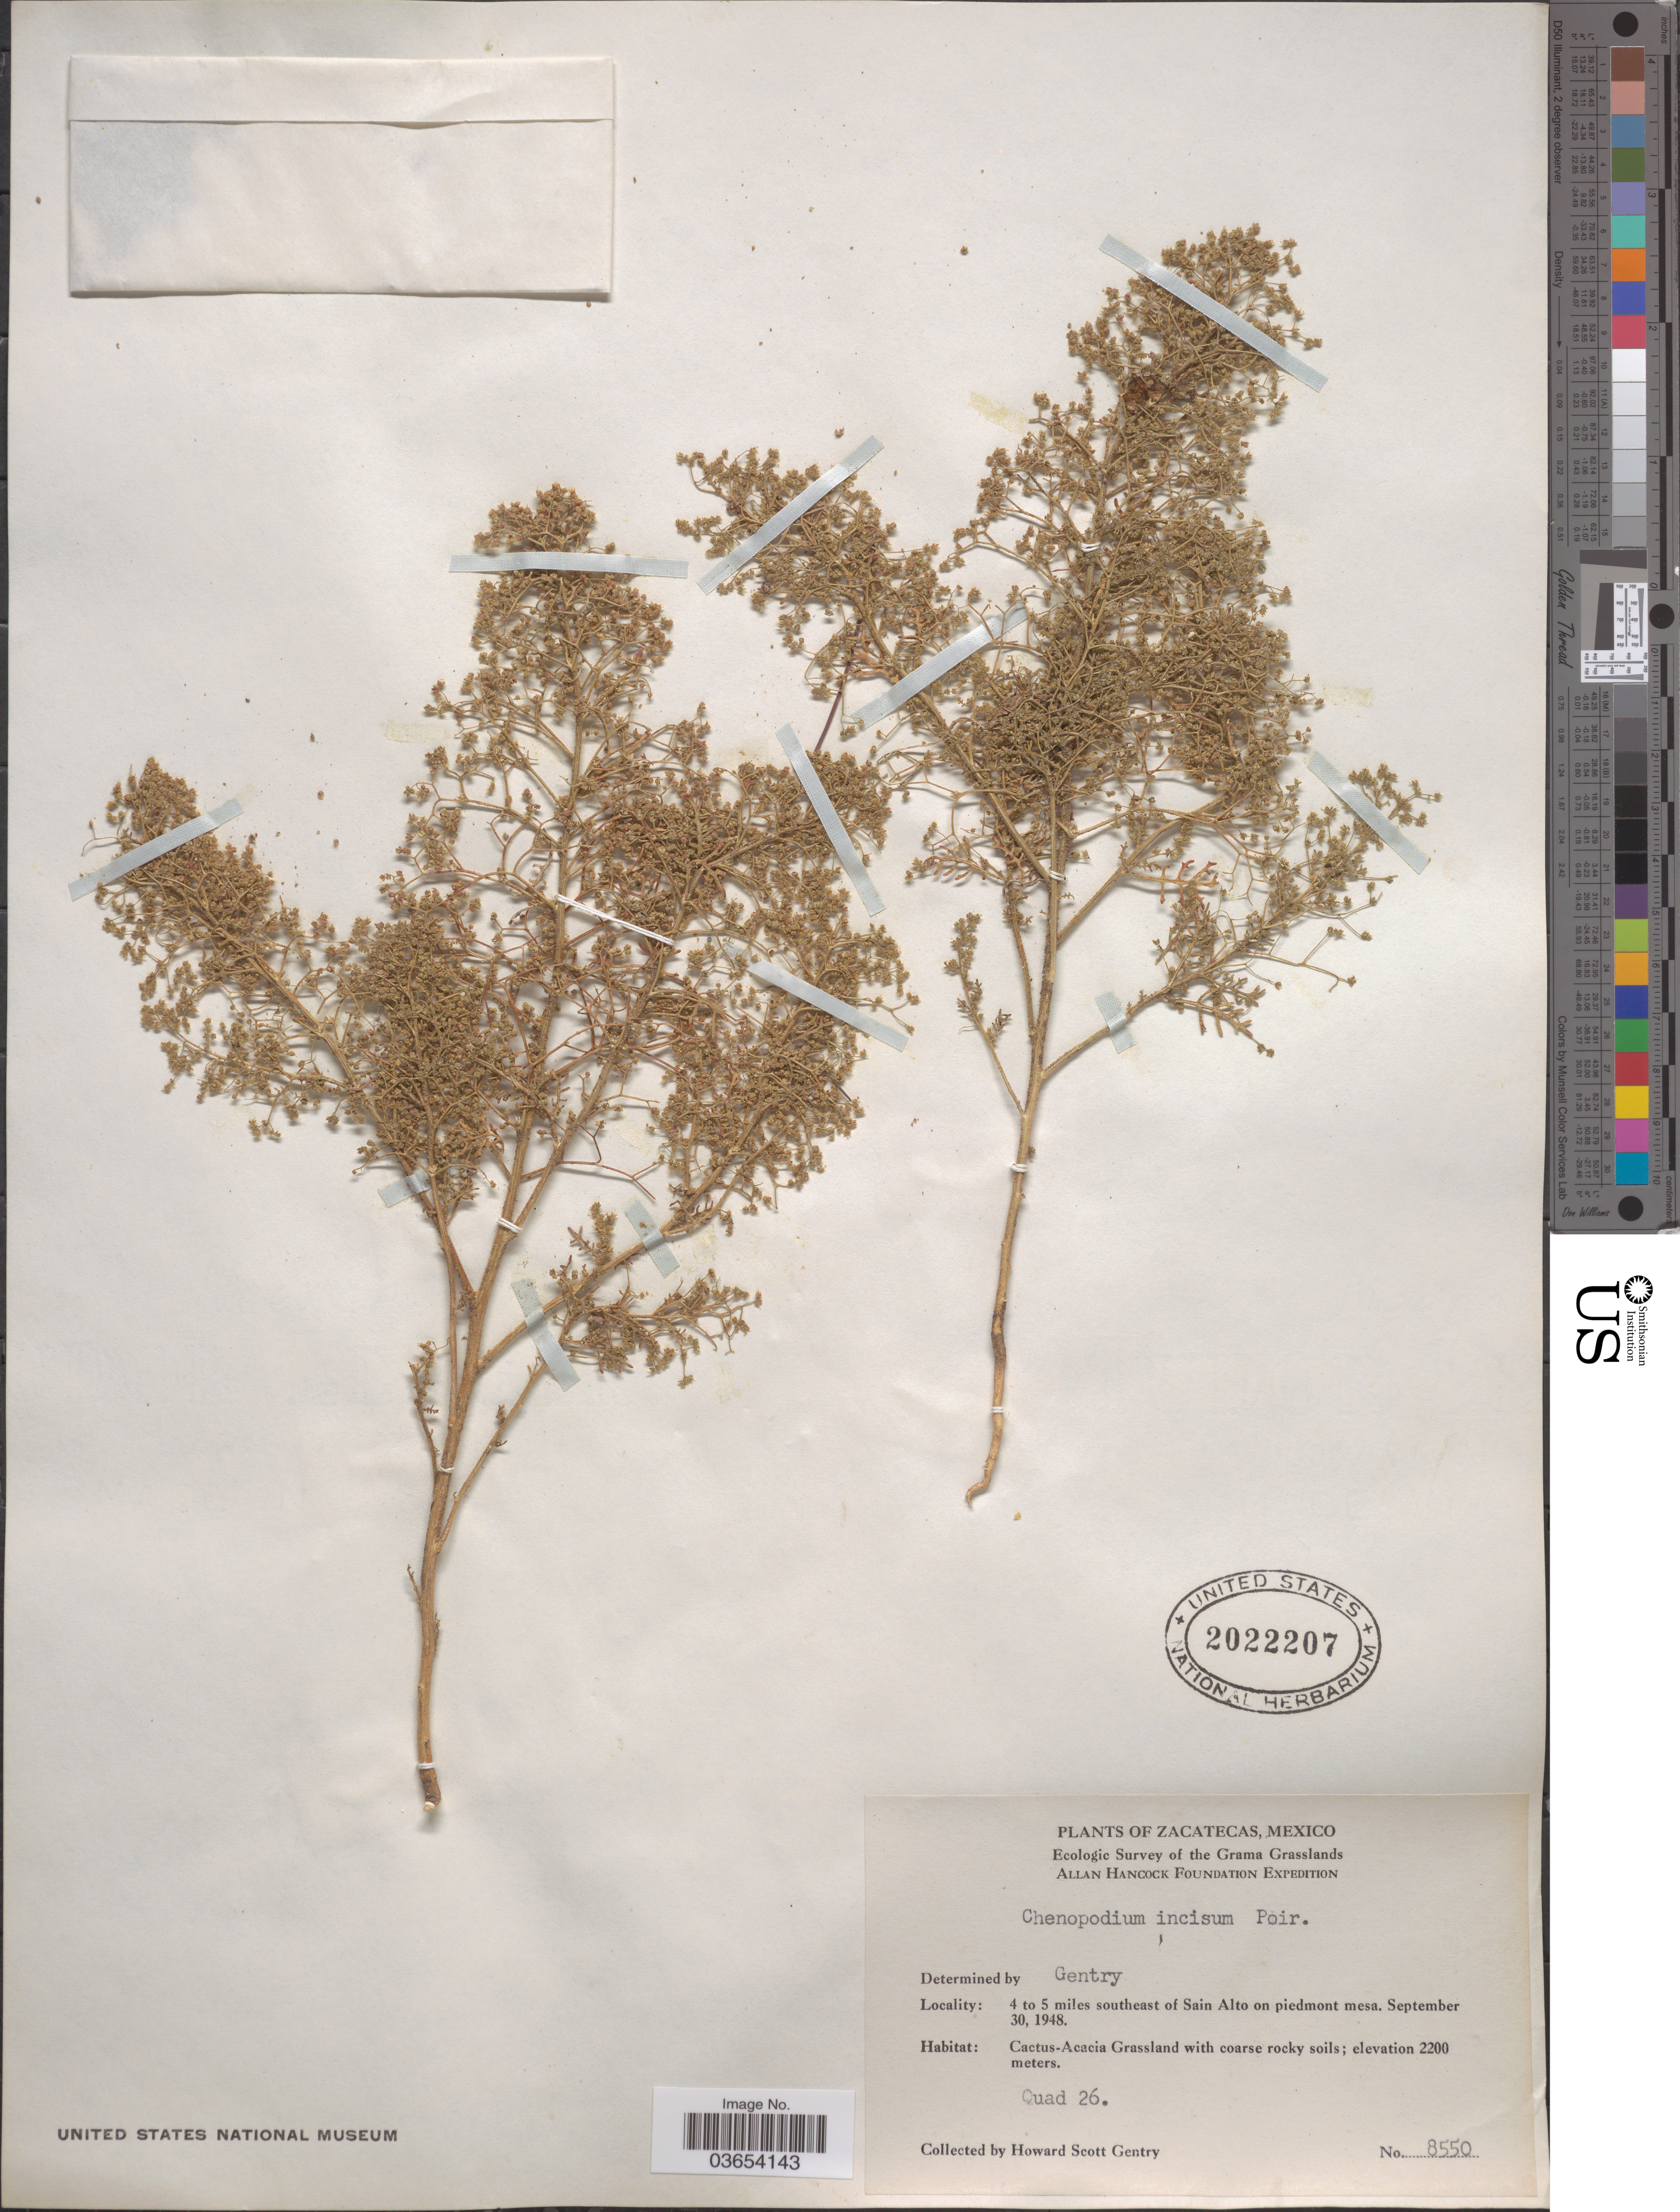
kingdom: Plantae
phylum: Tracheophyta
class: Magnoliopsida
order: Caryophyllales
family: Amaranthaceae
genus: Chenopodium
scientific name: Chenopodium incisum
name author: Poir.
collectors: H. S. Gentry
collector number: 8550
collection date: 1948-09-30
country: Mexico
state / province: Zacatecas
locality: Grama Grasslands. 4 to 5 miles southeast of Sain Alto on piedmont mesa.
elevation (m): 2200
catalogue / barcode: US 2022207